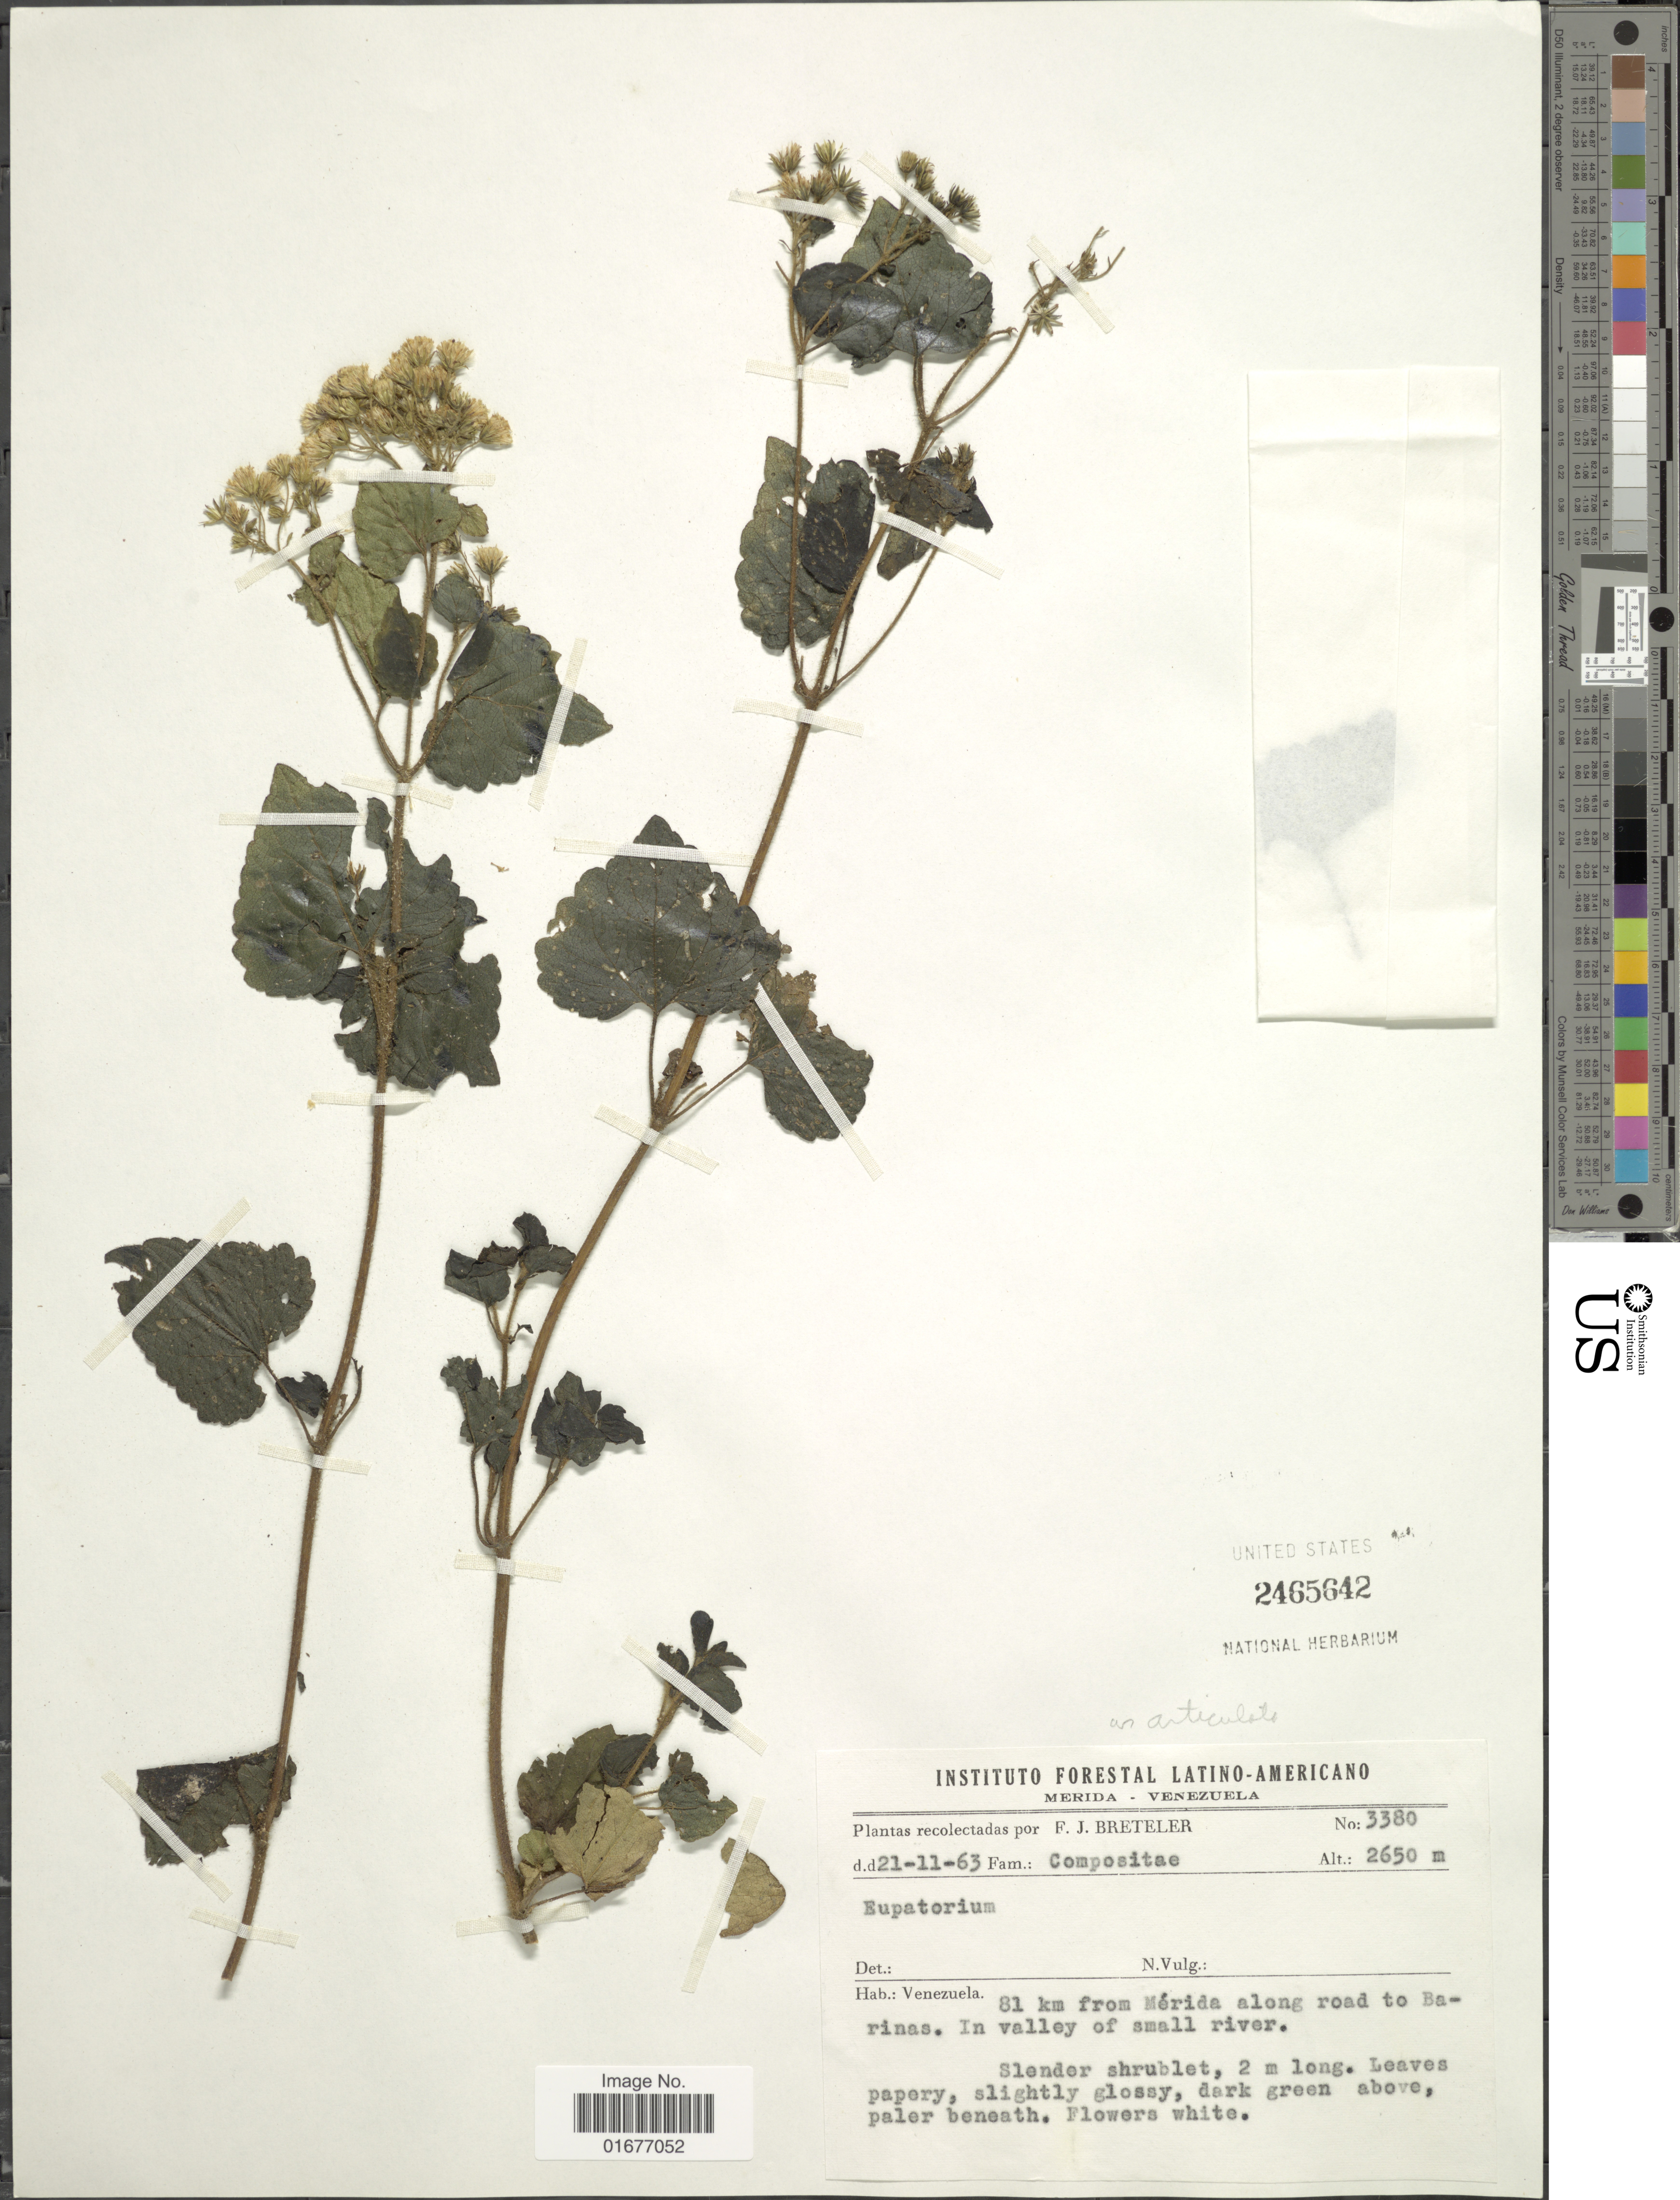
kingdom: Plantae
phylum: Tracheophyta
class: Magnoliopsida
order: Asterales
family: Asteraceae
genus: Ageratina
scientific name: Ageratina ibaguensis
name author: (Sch. Bip. ex Hieron.) R.M. King & H. Rob.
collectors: F. J. Breteler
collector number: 3380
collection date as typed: Transcribed d/m/y: 21/11/63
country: Venezuela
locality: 81 km from Merida along road to Barinas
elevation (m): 2650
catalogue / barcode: US 2465642